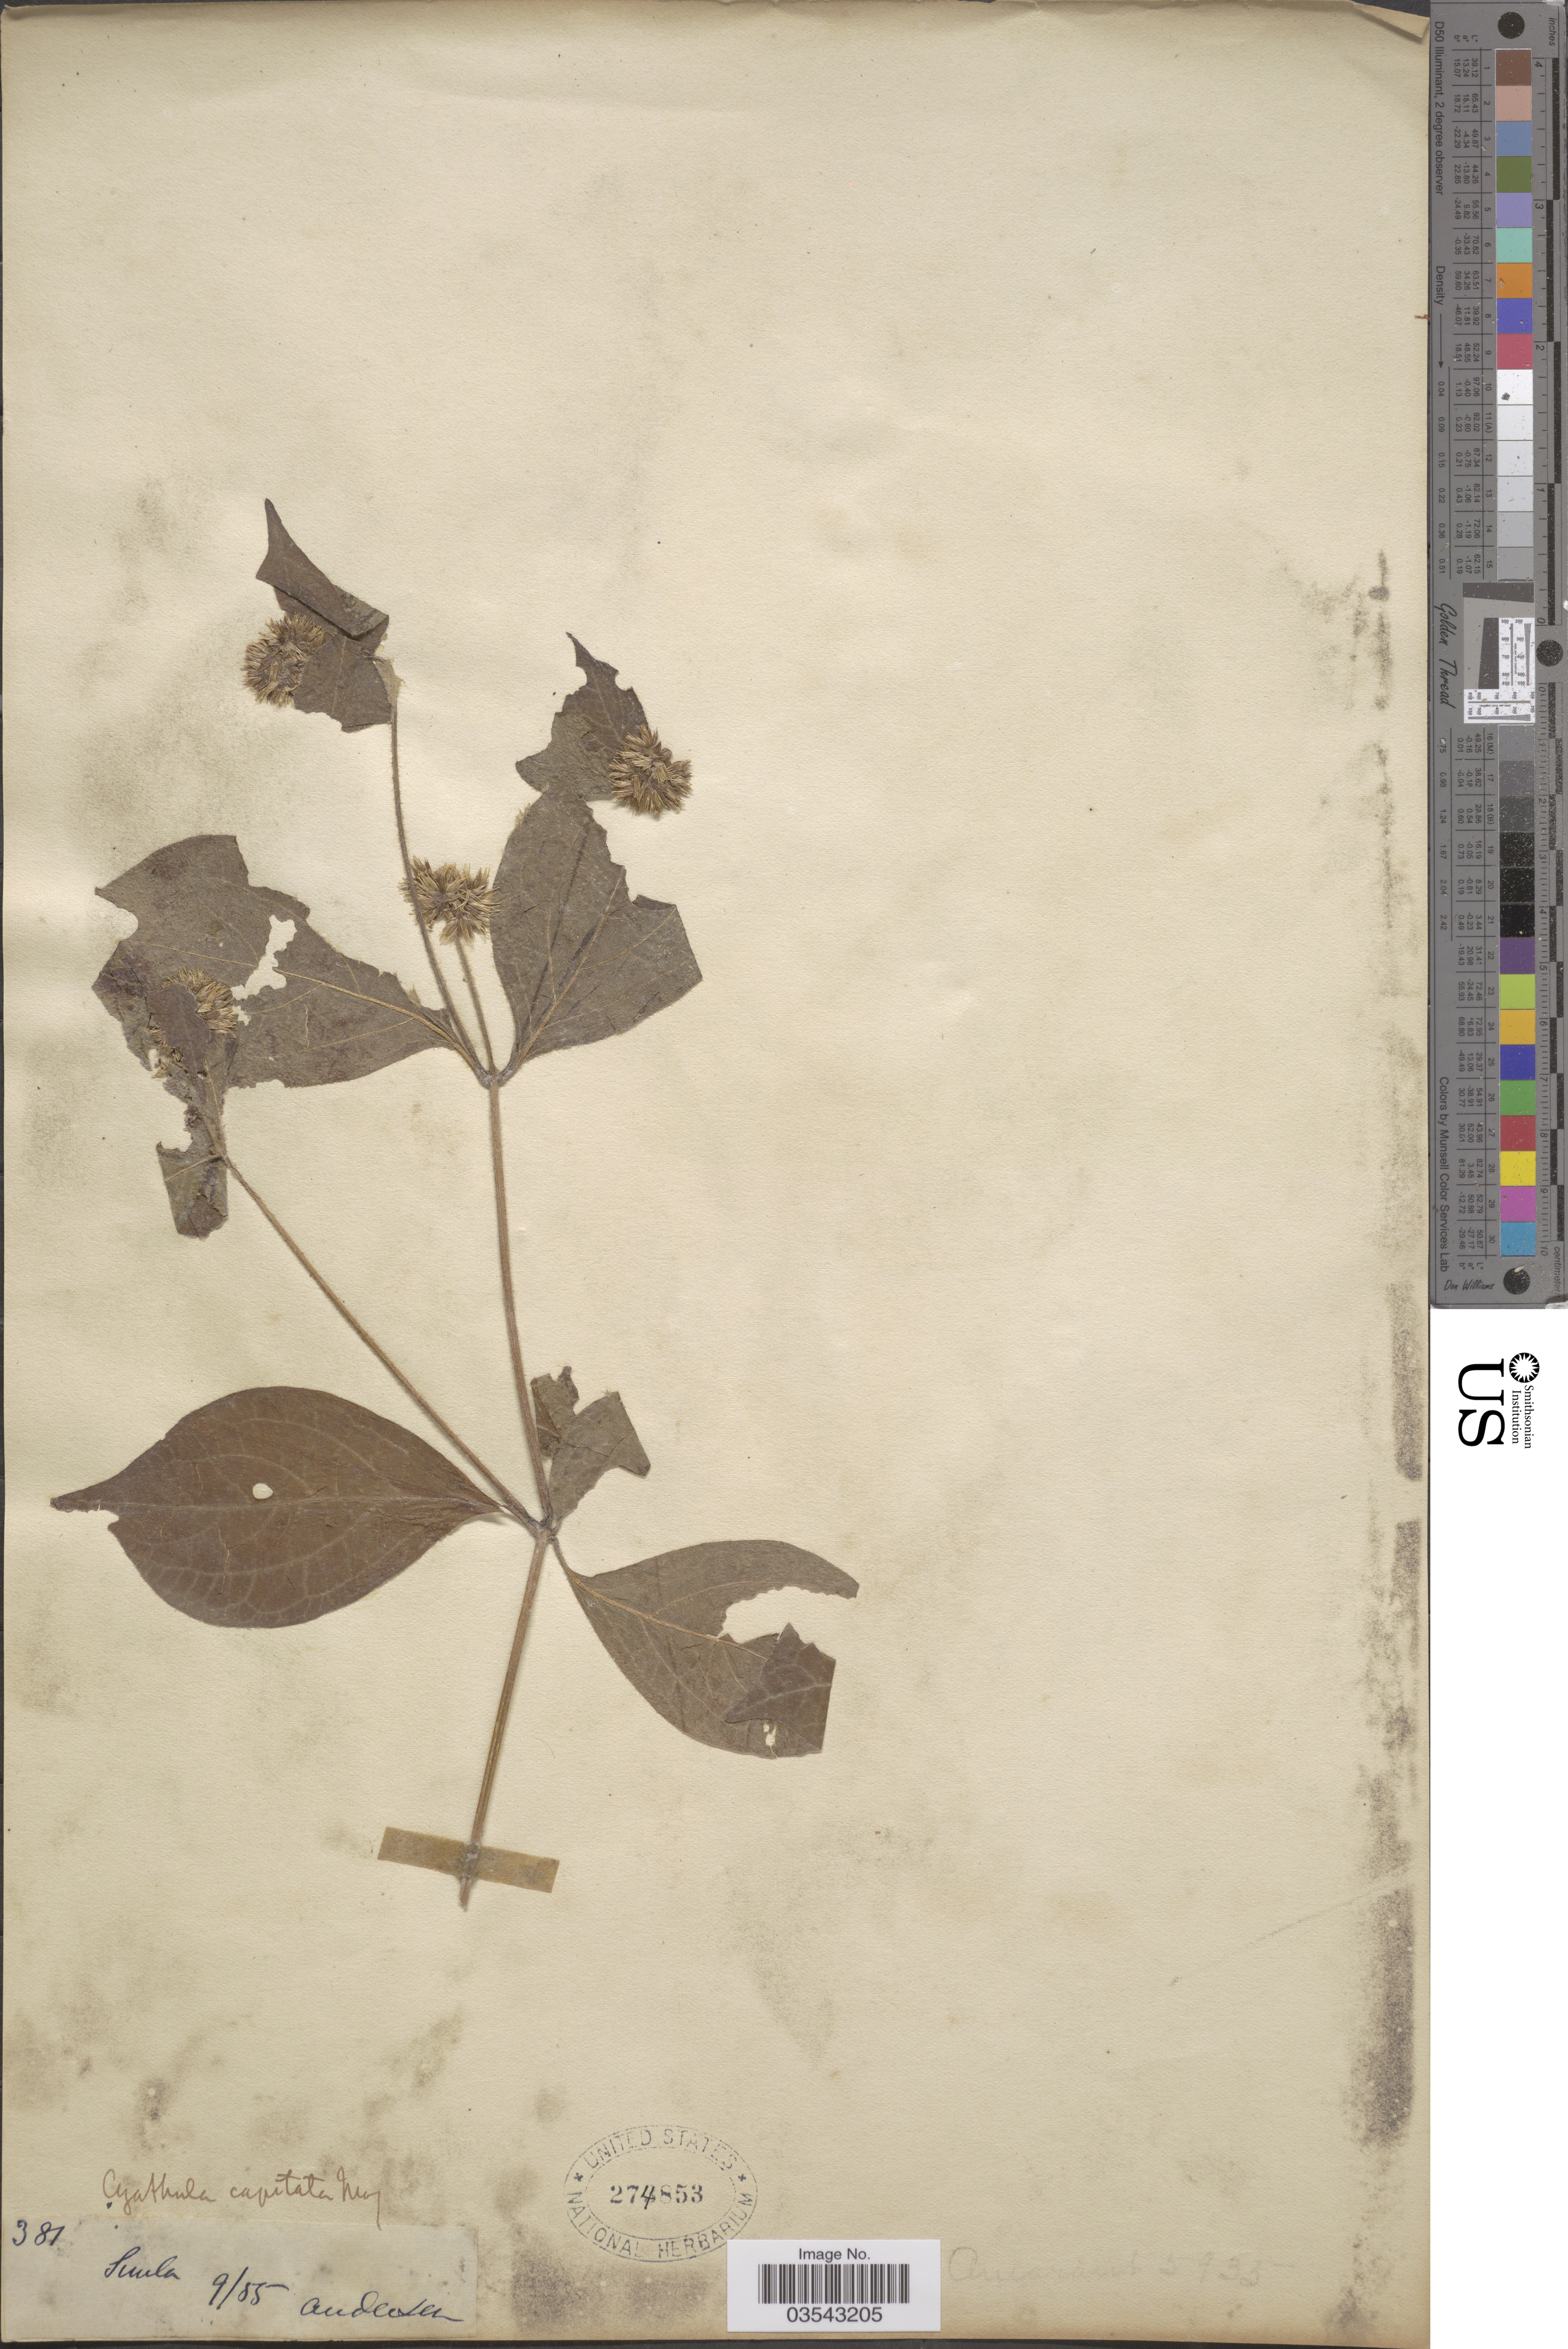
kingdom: Plantae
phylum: Tracheophyta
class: Magnoliopsida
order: Caryophyllales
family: Amaranthaceae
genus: Cyathula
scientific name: Cyathula capitata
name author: Moq.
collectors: Andersen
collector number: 381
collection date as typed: Transcribed d/m/y: /9/55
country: Italy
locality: Sicula.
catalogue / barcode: US 274853